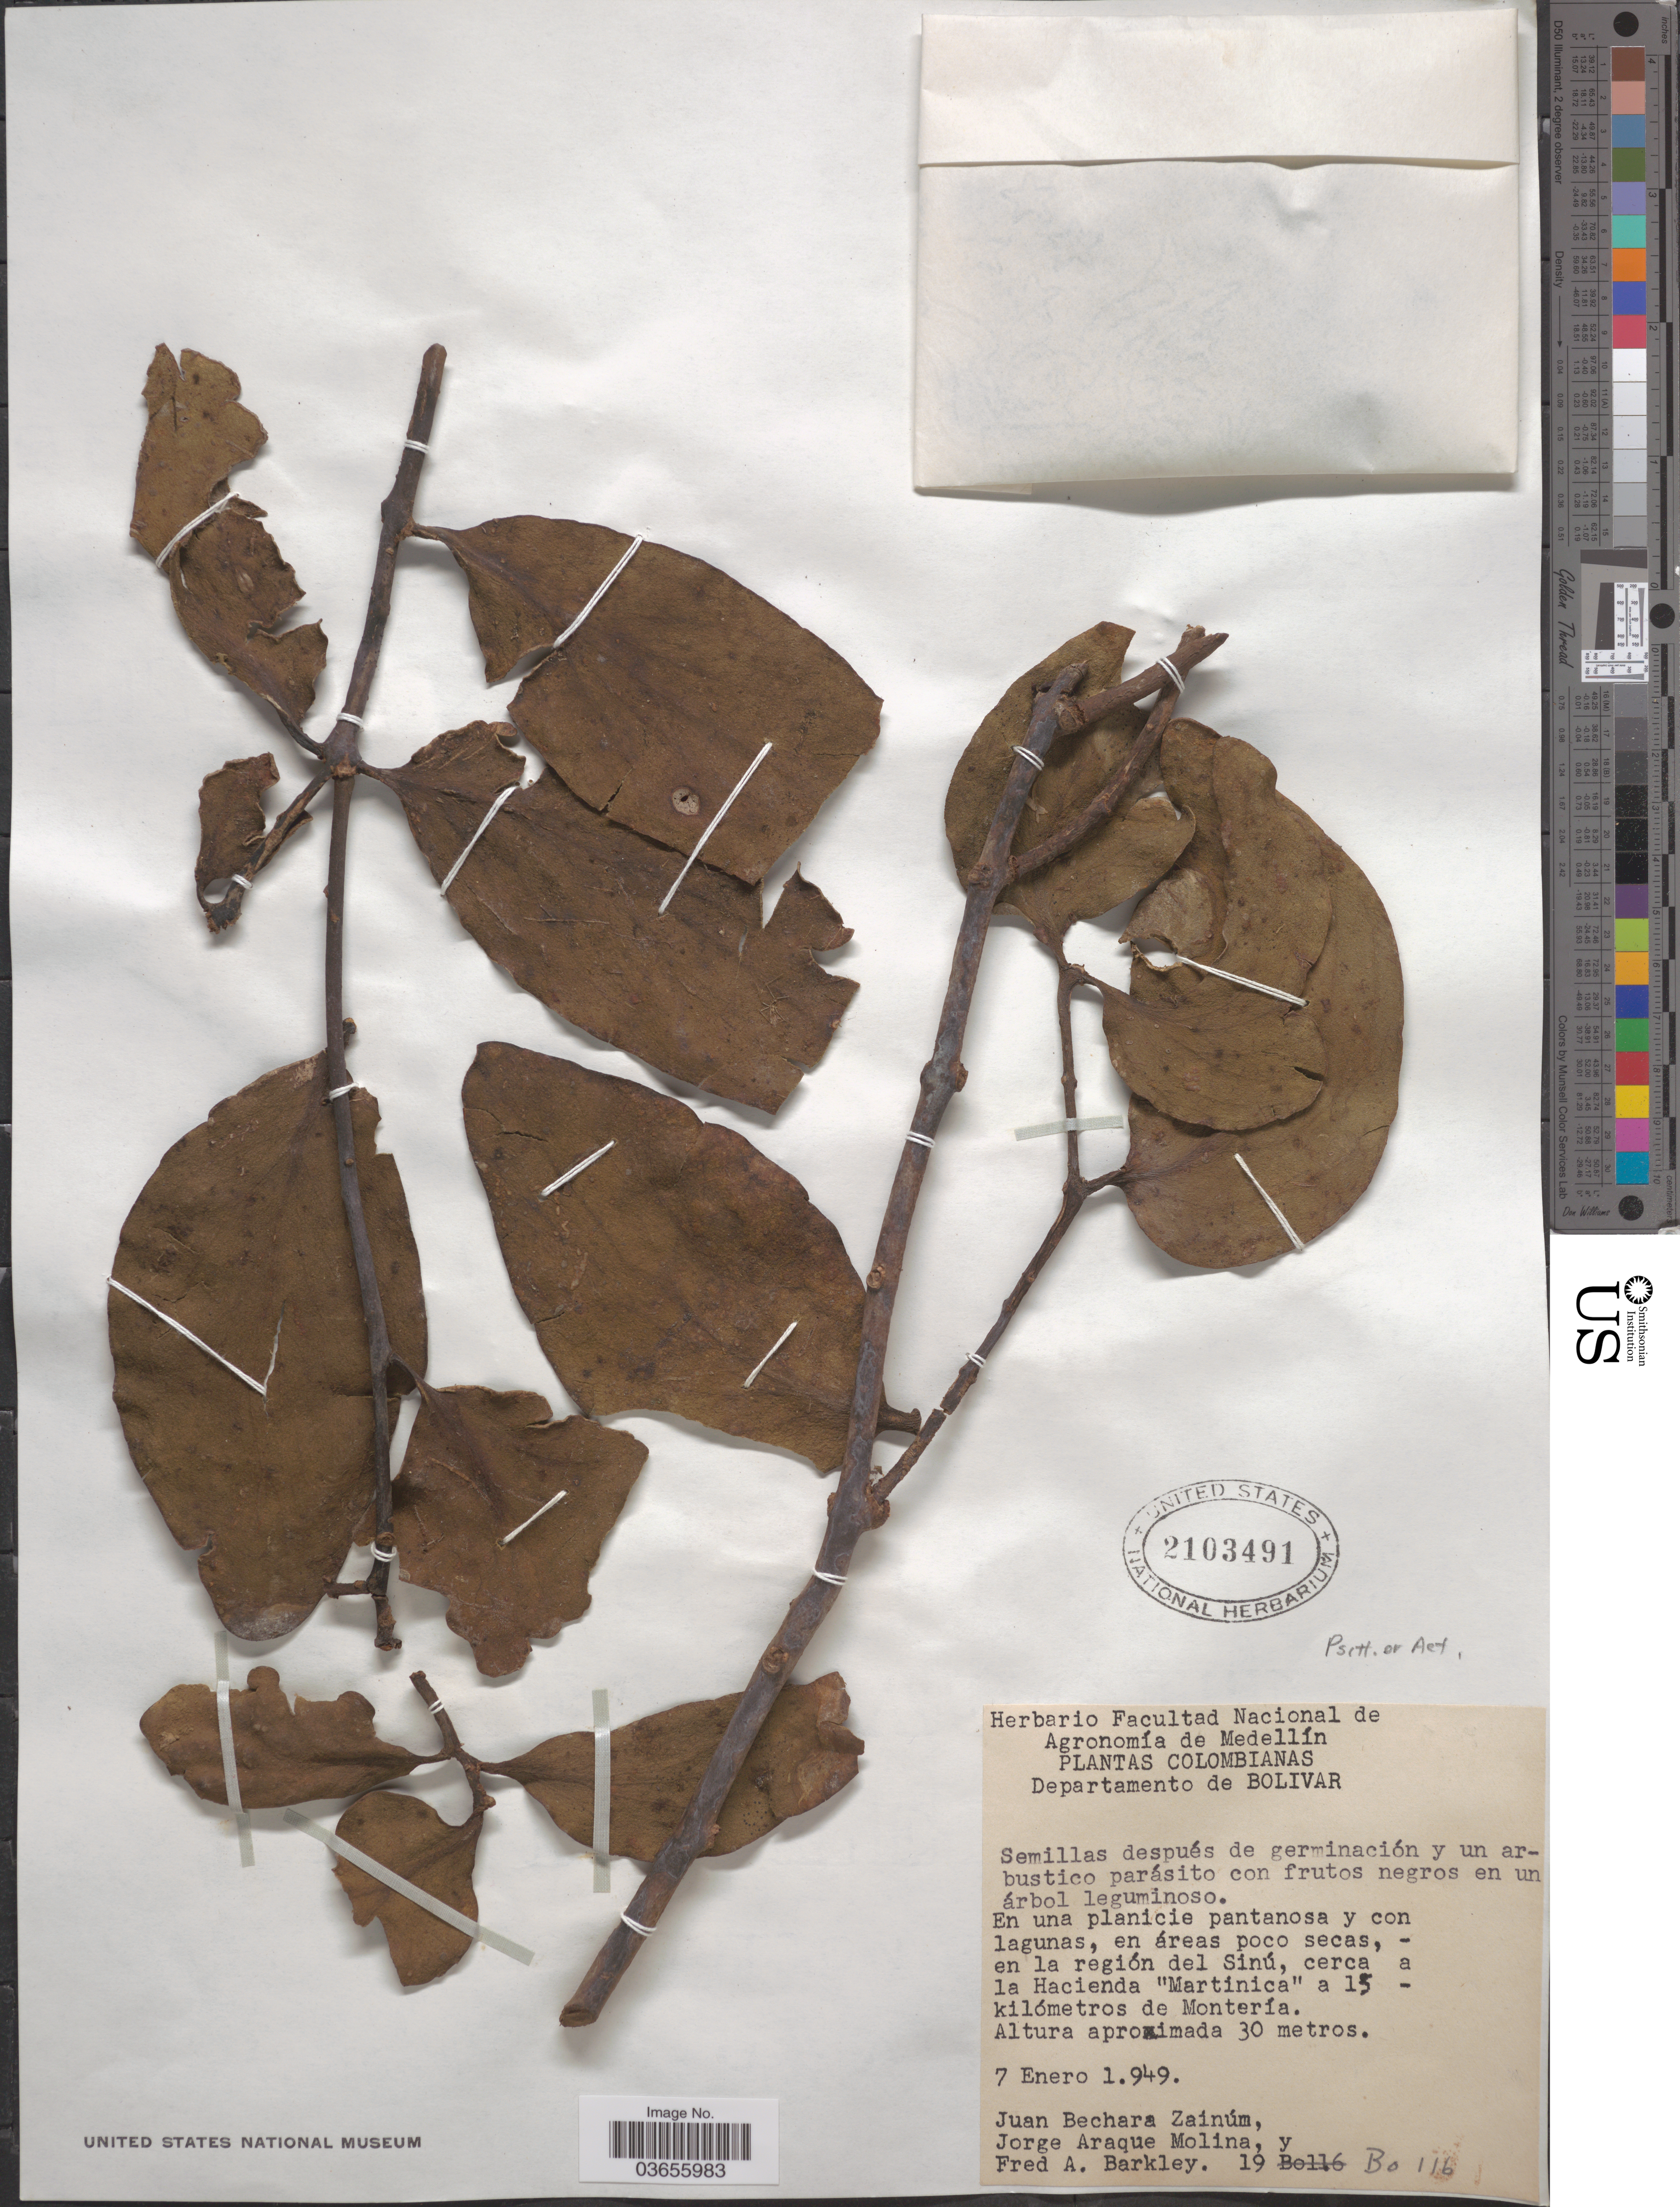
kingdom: Plantae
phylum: Tracheophyta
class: Magnoliopsida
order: Santalales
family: Loranthaceae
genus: Psittacanthus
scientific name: Psittacanthus sp.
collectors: J. Zainúm, J. Araque Molina & F. A. Barkley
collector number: Bo 116*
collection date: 1949-01-07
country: Colombia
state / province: Bolívar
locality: Departamento de Bolivar. En la región del Sinú, cerca a la Hacienda "Martinica" a 15 kilómetros de Montería.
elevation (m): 30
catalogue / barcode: US 2103491